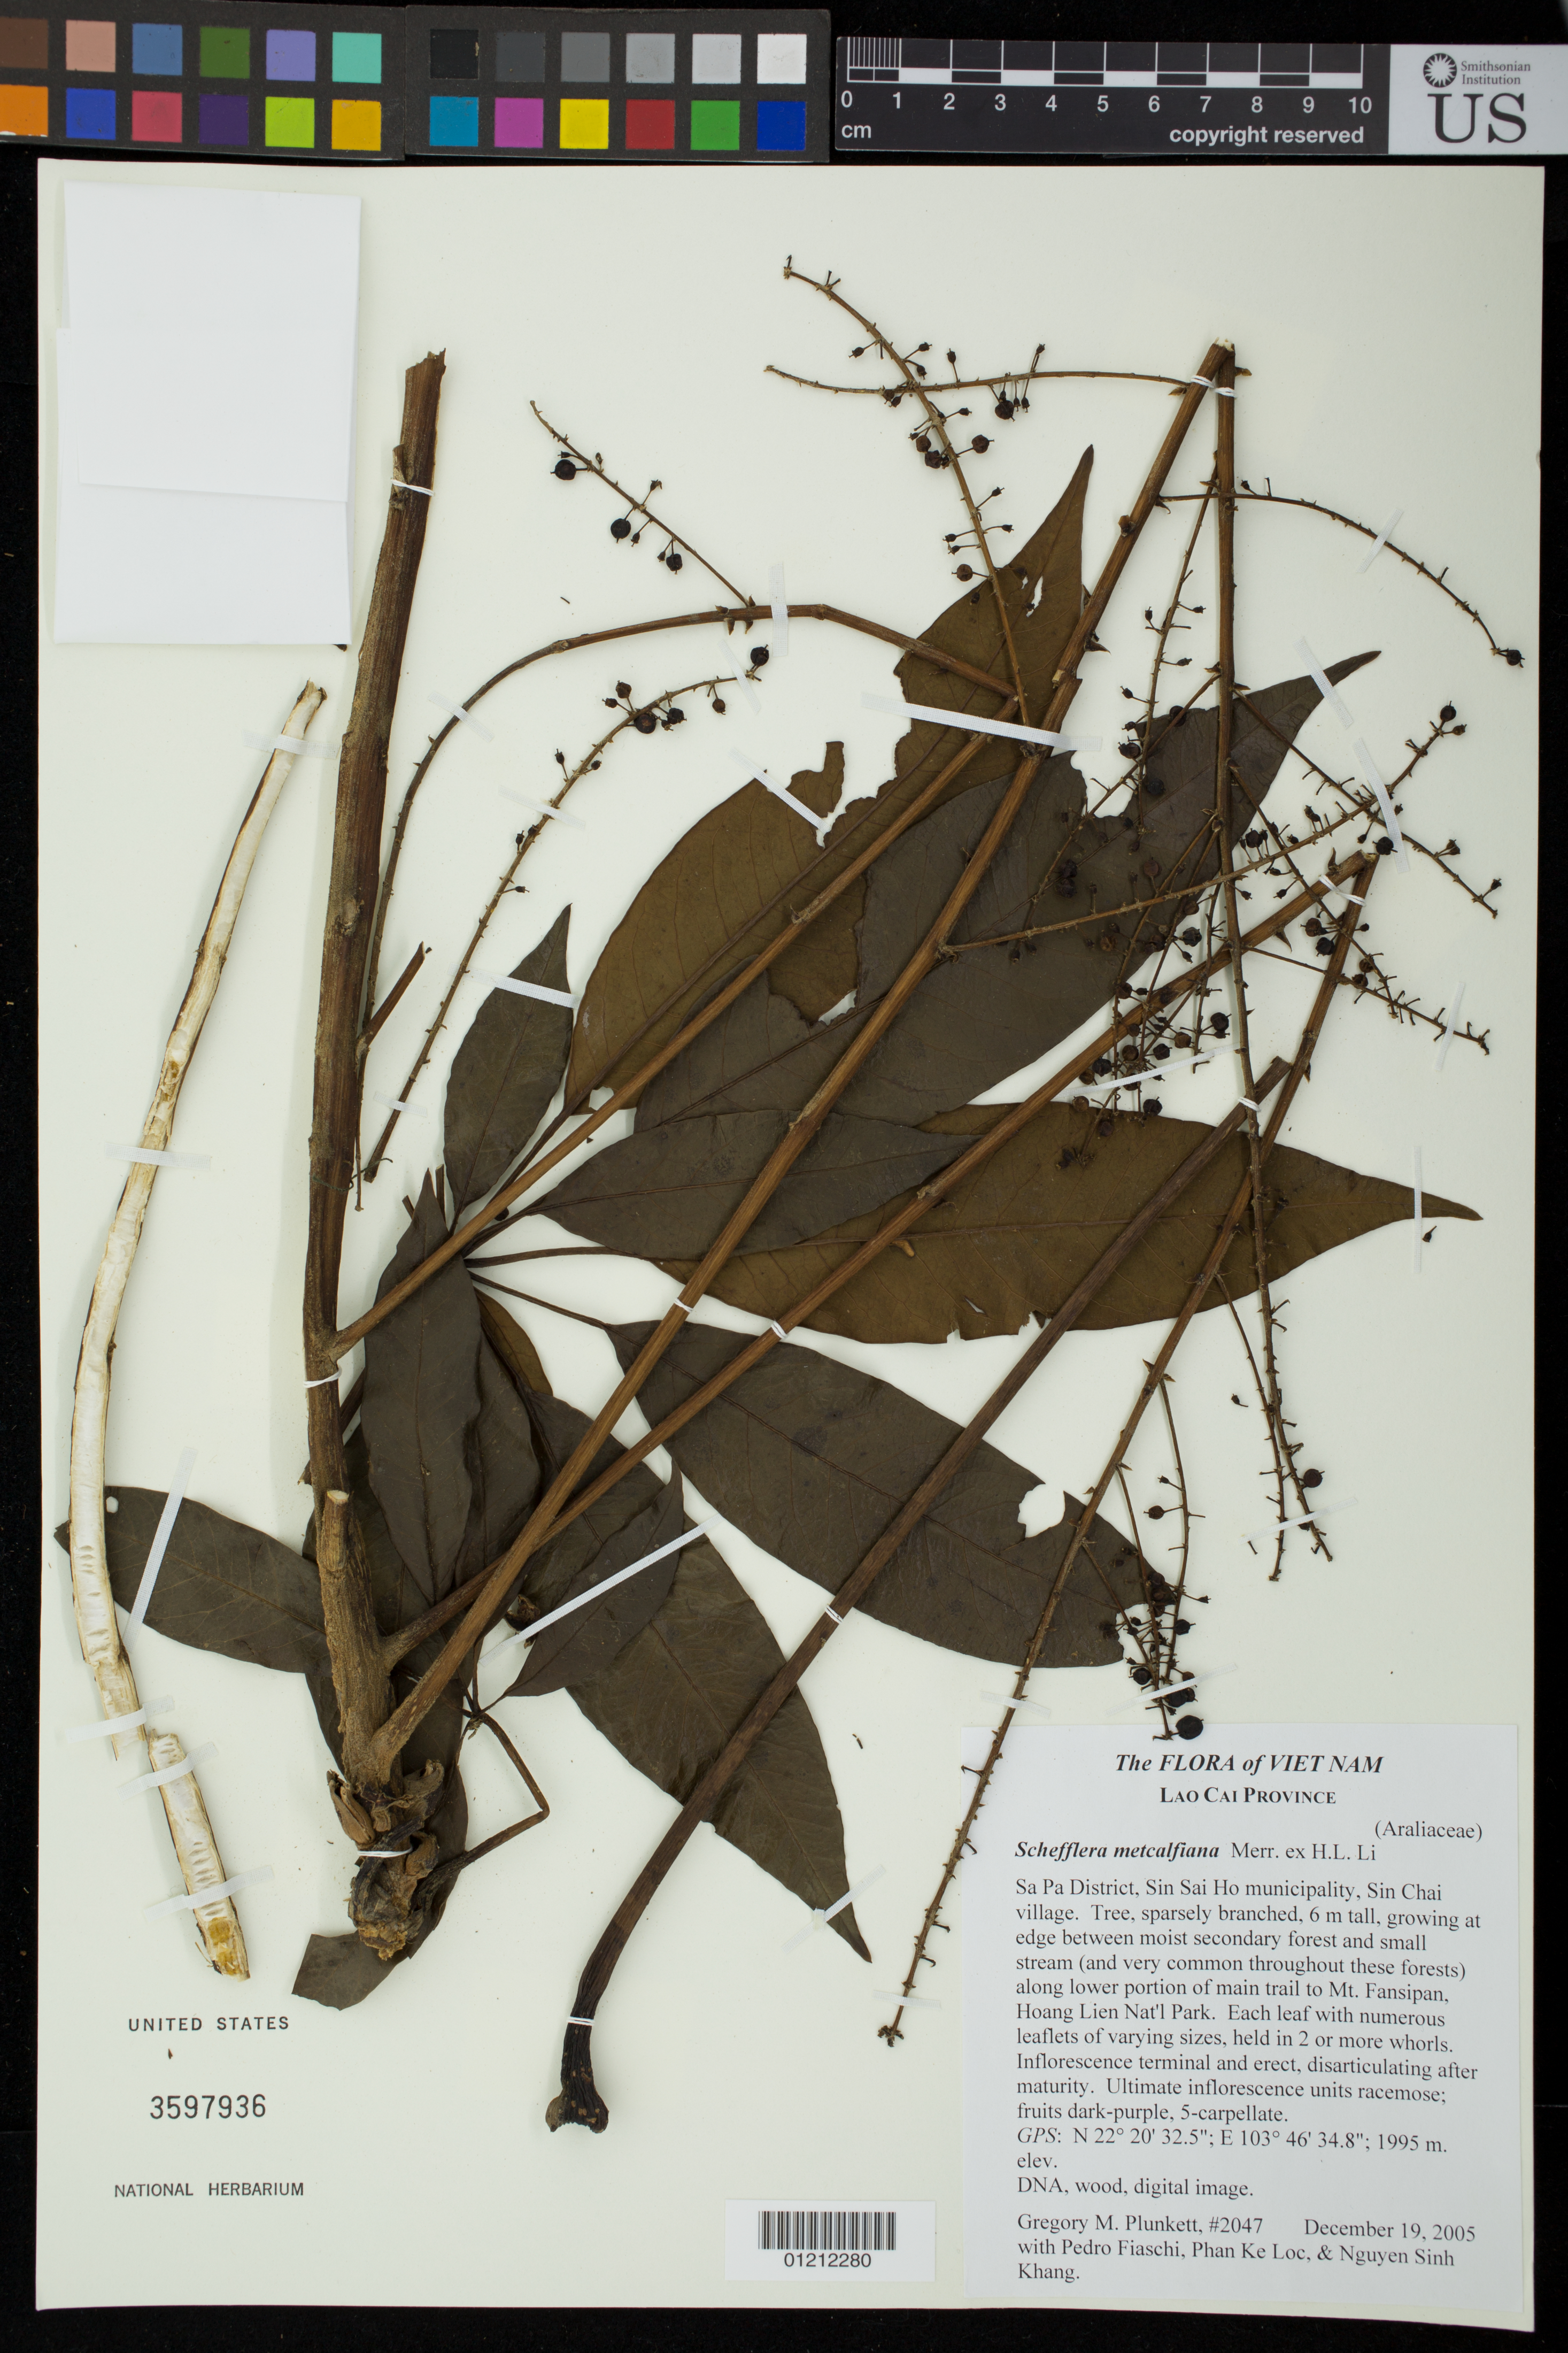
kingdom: Plantae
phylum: Tracheophyta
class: Magnoliopsida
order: Apiales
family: Araliaceae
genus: Schefflera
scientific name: Schefflera metcalfiana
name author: Merr. ex H.L. Li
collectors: G. M. Plunkett, P. Fiaschi, Phan Kê Lôc & S. K. Nguyên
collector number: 2047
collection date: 2005-12-19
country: Vietnam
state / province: Lao Cai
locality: Sa Pa District, Sin Sai Ho municipality, Sin Chai village; between moist secondary forest and small stream along lower portion of main trail to Mount Fanspan, Hoang Lien Nat'l Park.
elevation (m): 1995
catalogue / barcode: US 3597936